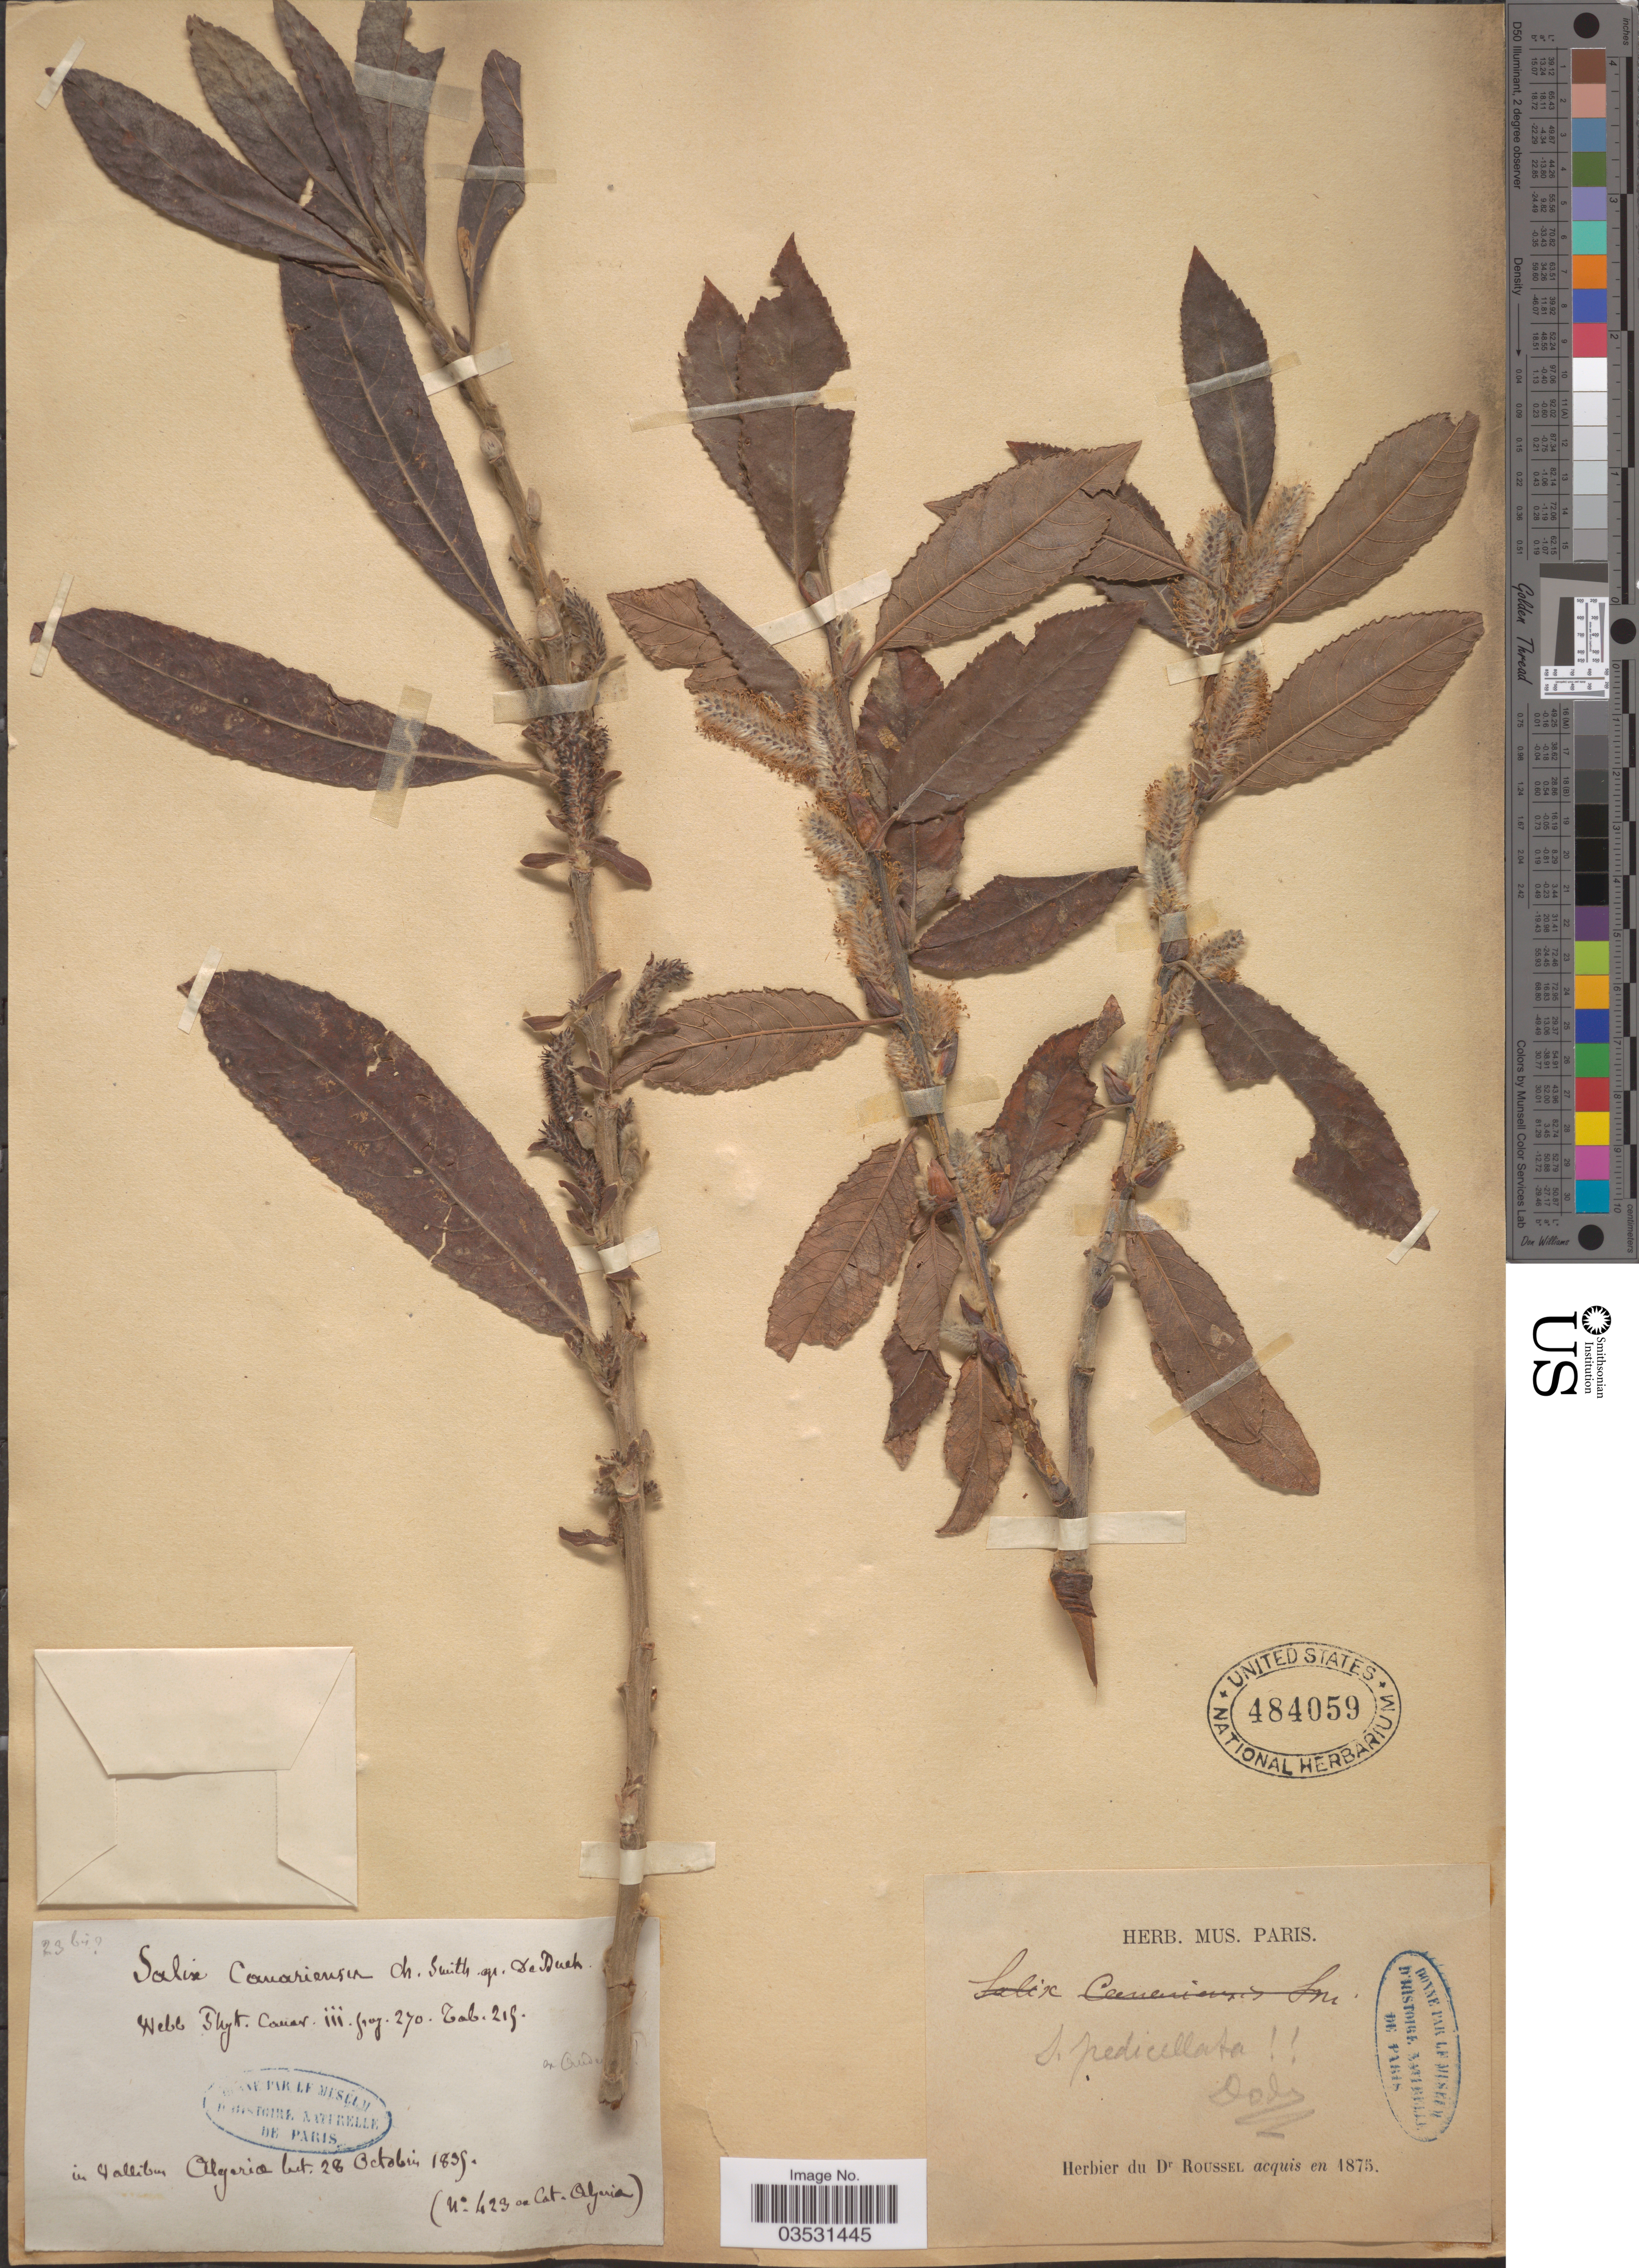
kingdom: Plantae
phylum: Tracheophyta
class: Magnoliopsida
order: Malpighiales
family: Salicaceae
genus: Salix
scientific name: Salix pedicellata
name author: Desf.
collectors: ex herb. Roussel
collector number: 423?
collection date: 1835-10-28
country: Algeria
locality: In Vallibus.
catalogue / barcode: US 484059